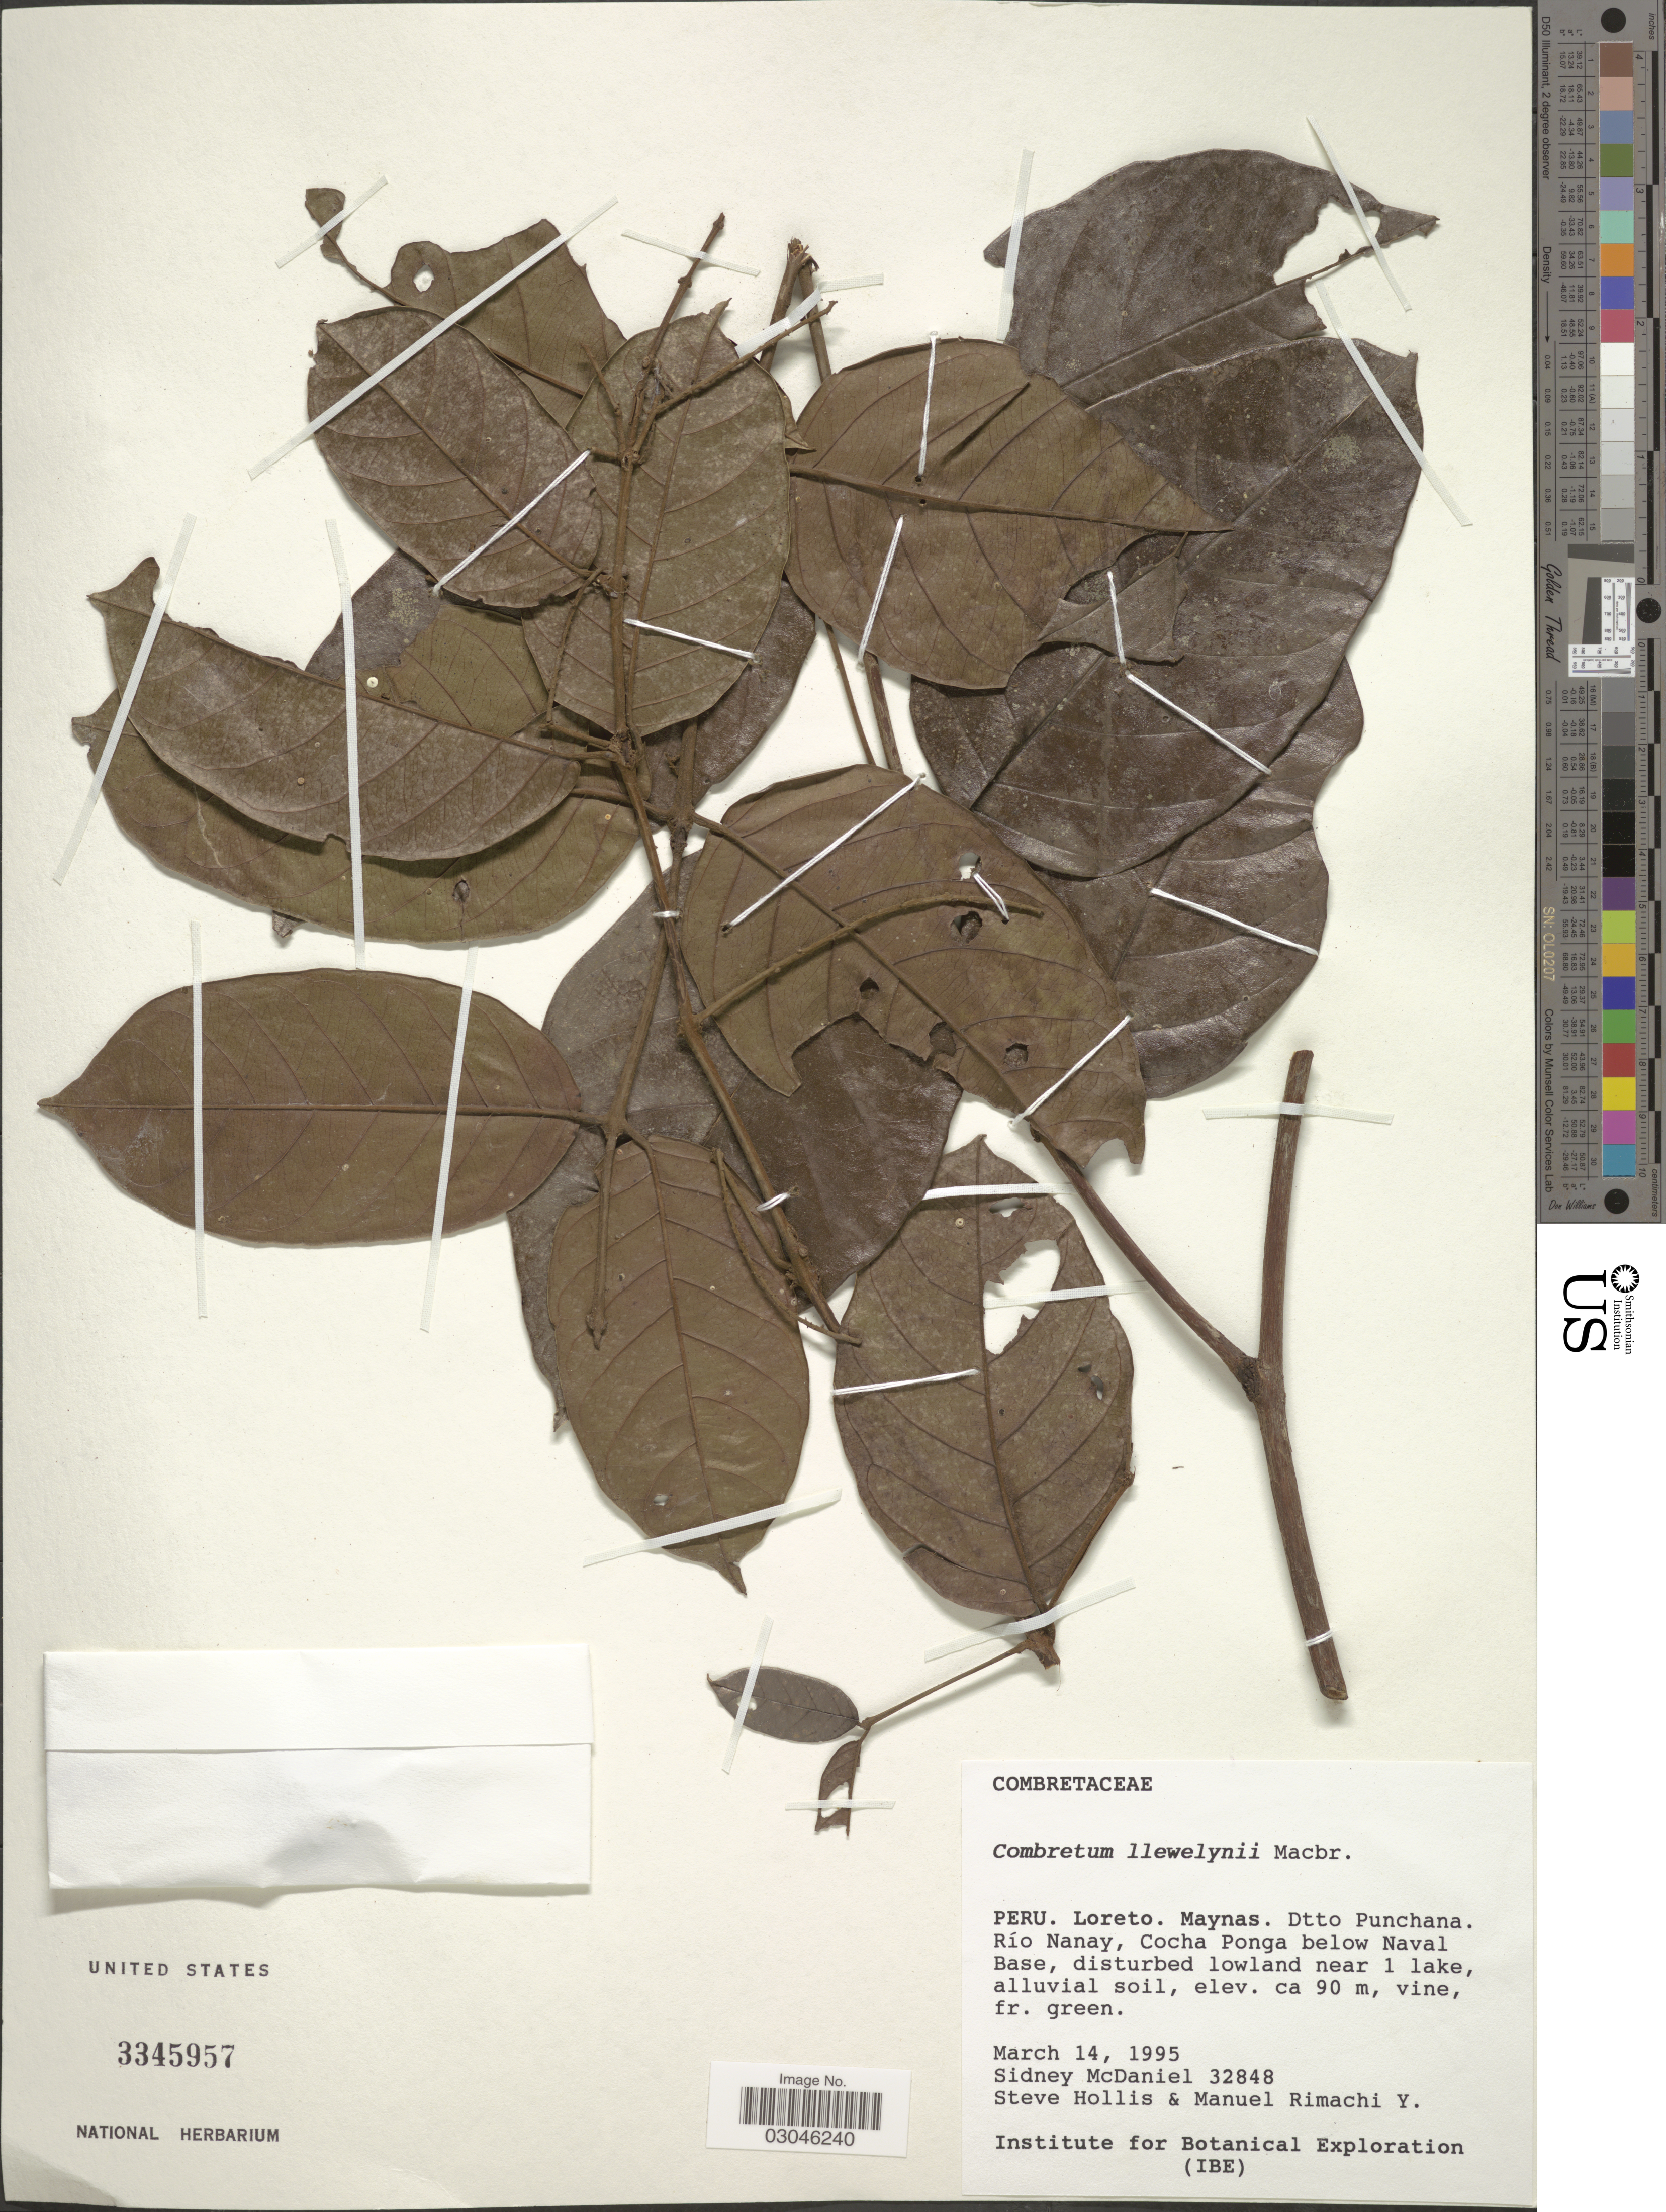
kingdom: Plantae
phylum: Tracheophyta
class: Magnoliopsida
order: Myrtales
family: Combretaceae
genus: Combretum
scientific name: Combretum llewelynii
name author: J.F. Macbr.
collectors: S. McDaniel, S. Hollis & M. Rimachi Y.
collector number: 32848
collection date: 1995-03-14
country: Peru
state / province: Loreto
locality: Maynas. dtto Punchana. Río Nanay, Cocha Ponga below Naval Base, disturbed lowland near 1 lake.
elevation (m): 90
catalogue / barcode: US 3345957